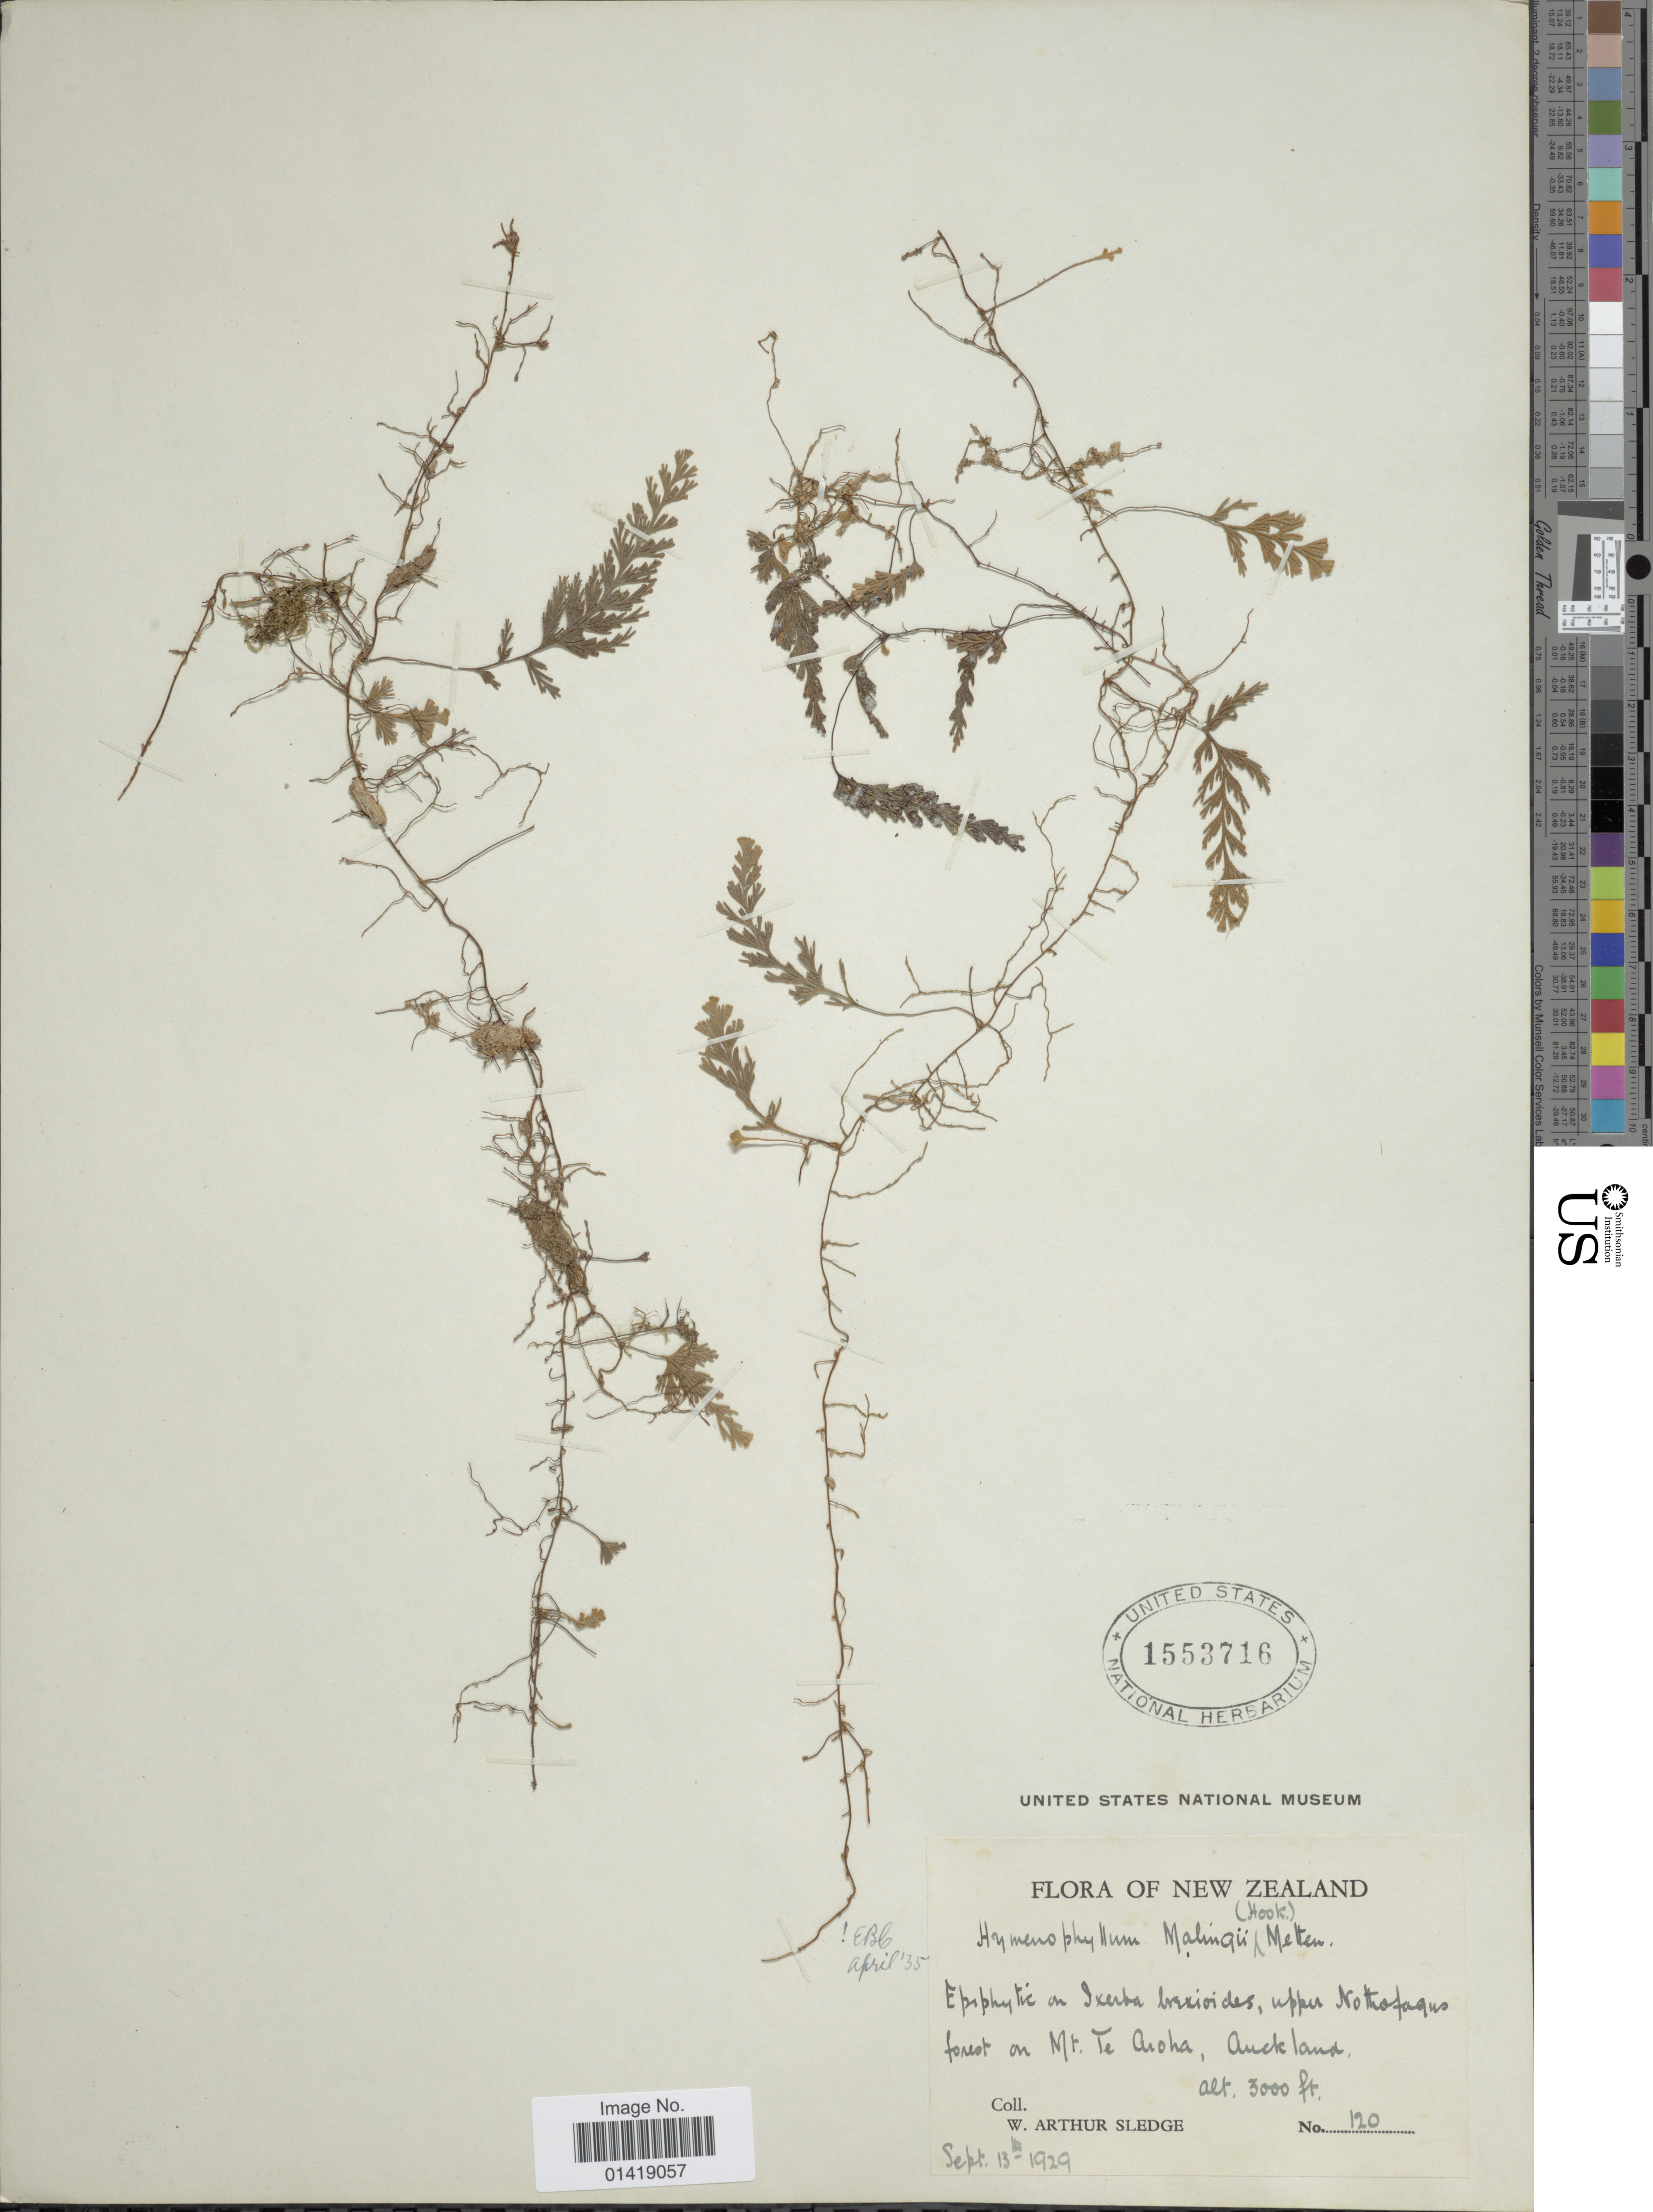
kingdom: Plantae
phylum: Tracheophyta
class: Polypodiopsida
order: Hymenophyllales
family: Hymenophyllaceae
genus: Hymenophyllum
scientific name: Hymenophyllum malingii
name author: (Hook.) Mett.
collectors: W. A. Sledge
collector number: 120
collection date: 1929-09-13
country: New Zealand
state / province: Auckland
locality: Upper Nalthopagus forest on Mt. Te Aroha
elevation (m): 914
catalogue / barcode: US 1553716